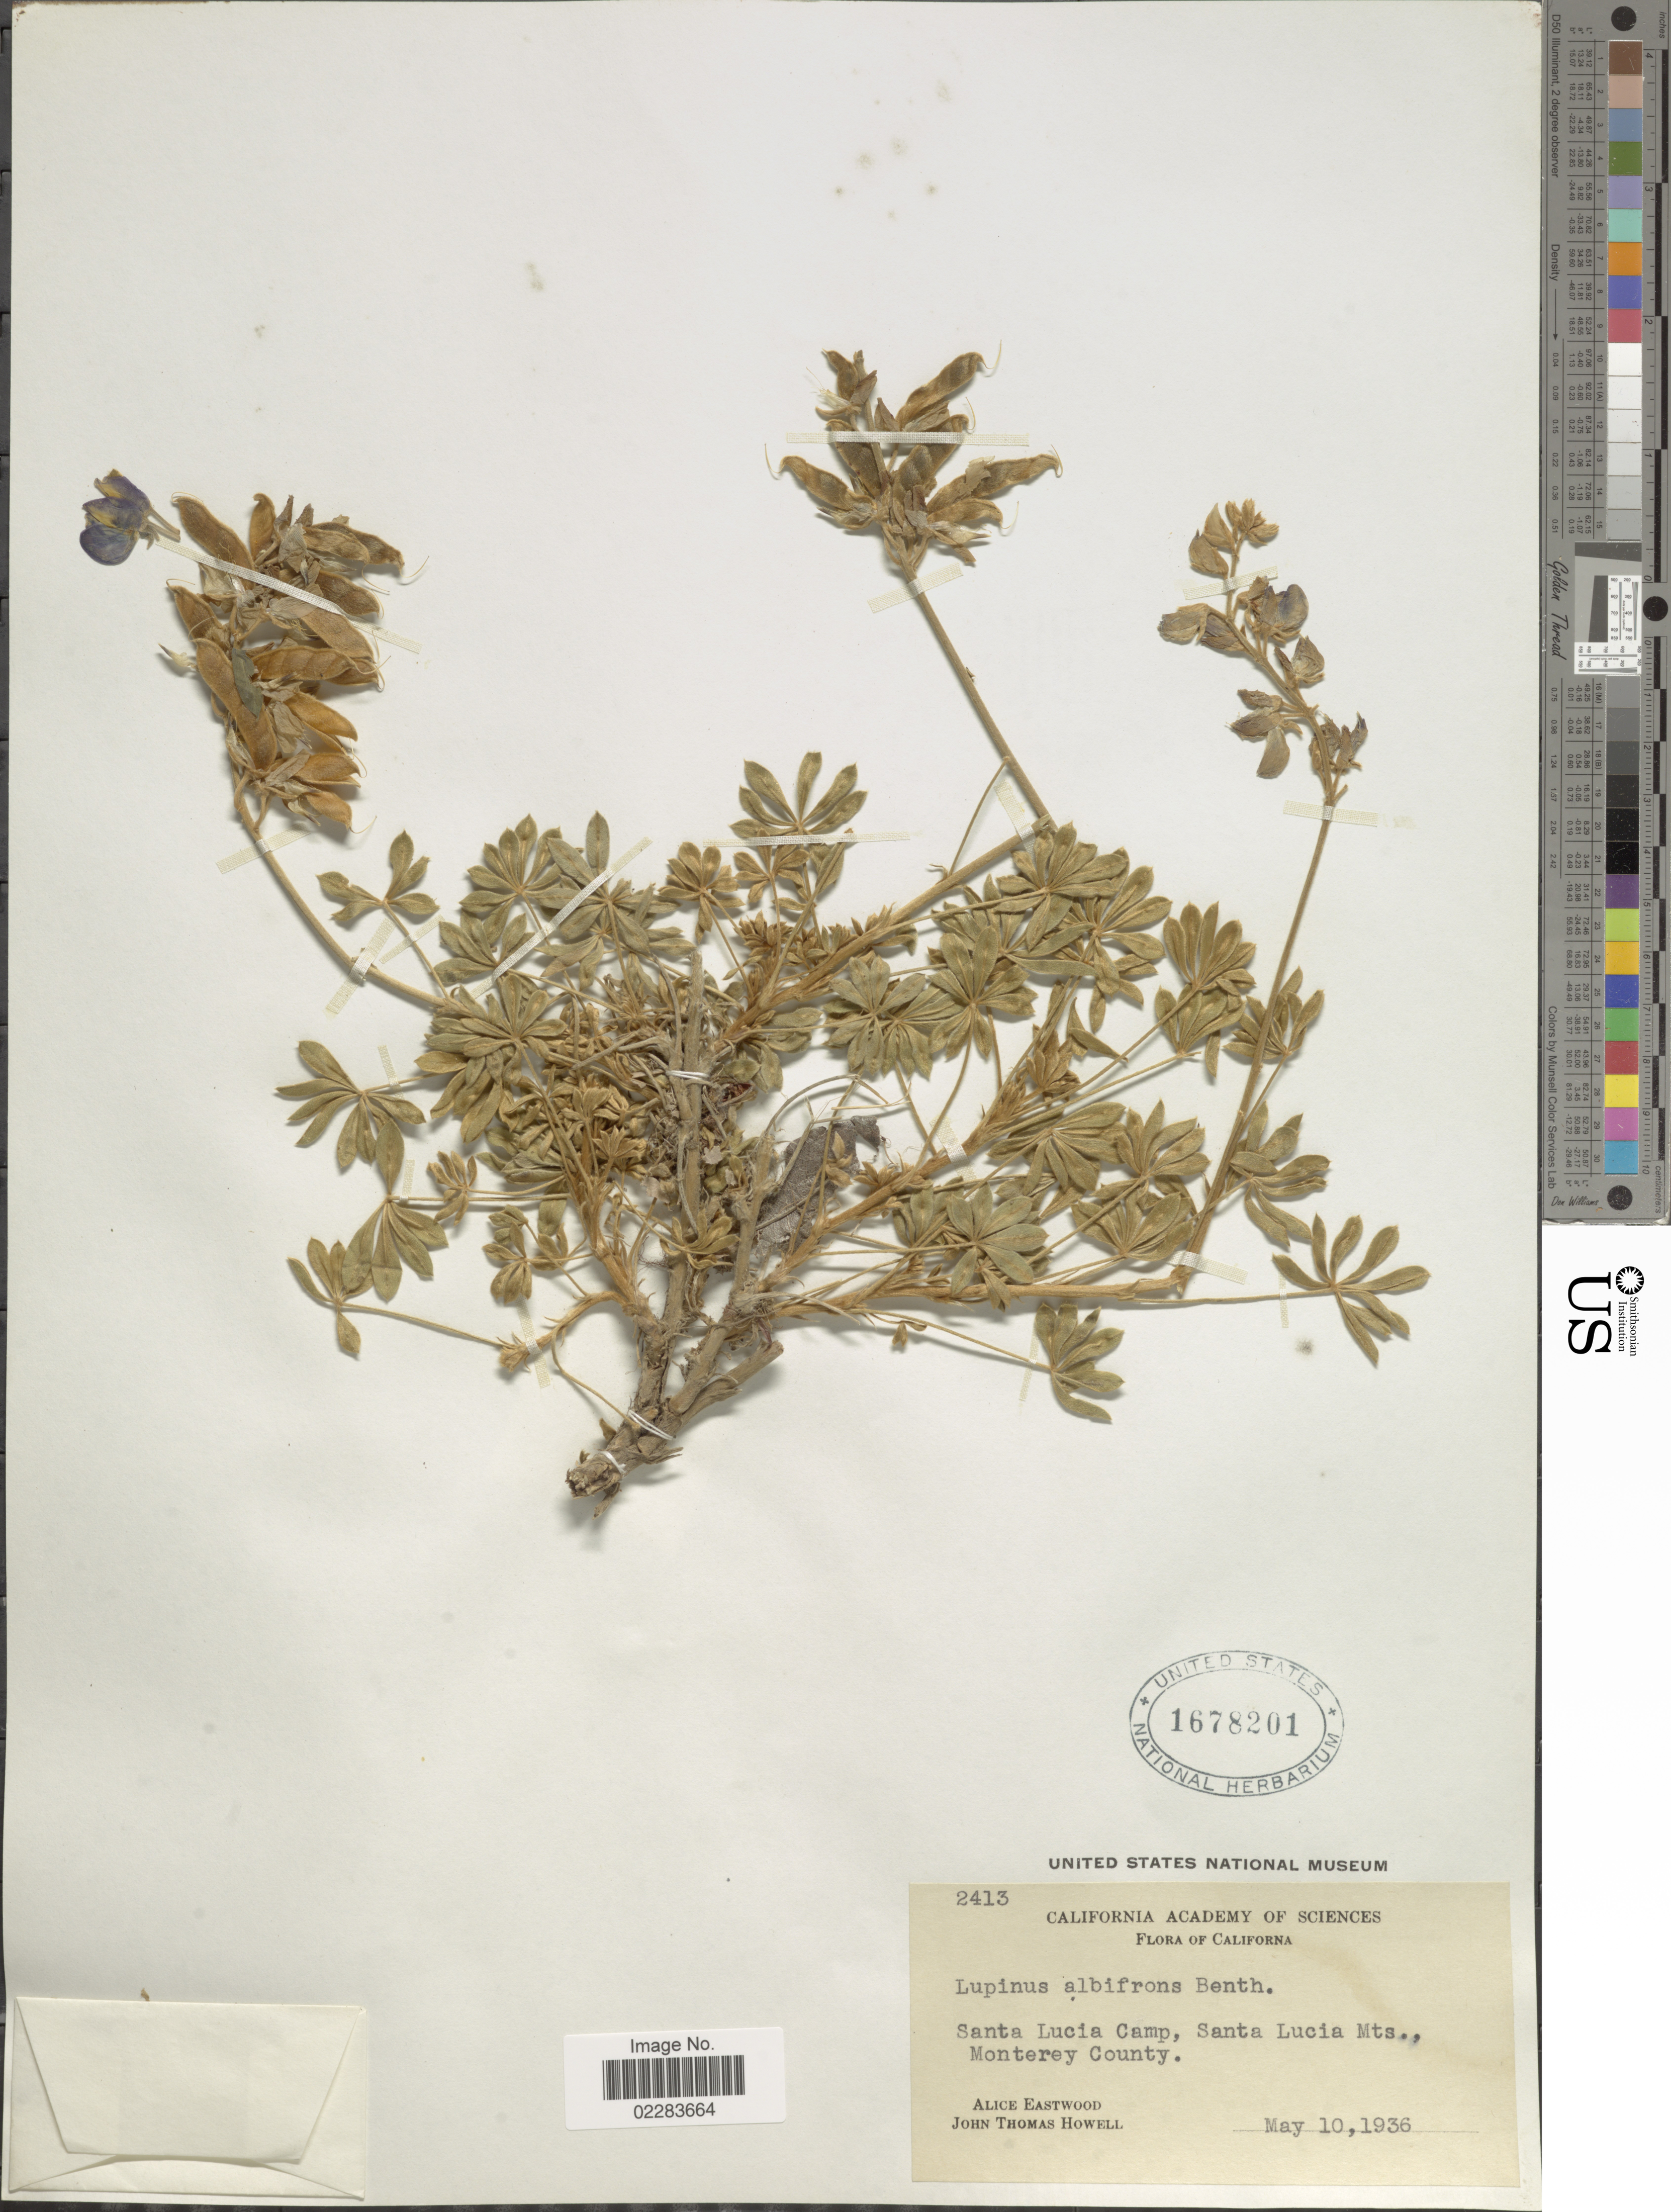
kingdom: Plantae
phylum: Tracheophyta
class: Magnoliopsida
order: Fabales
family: Fabaceae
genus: Lupinus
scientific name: Lupinus albifrons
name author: Benth.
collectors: A. Eastwood & J. T. Howell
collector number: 2413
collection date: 1936-05-10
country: United States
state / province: California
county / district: Monterey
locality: Santa Lucia Camp, Santa Lucia Mts., Monterey County.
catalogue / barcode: US 1678201